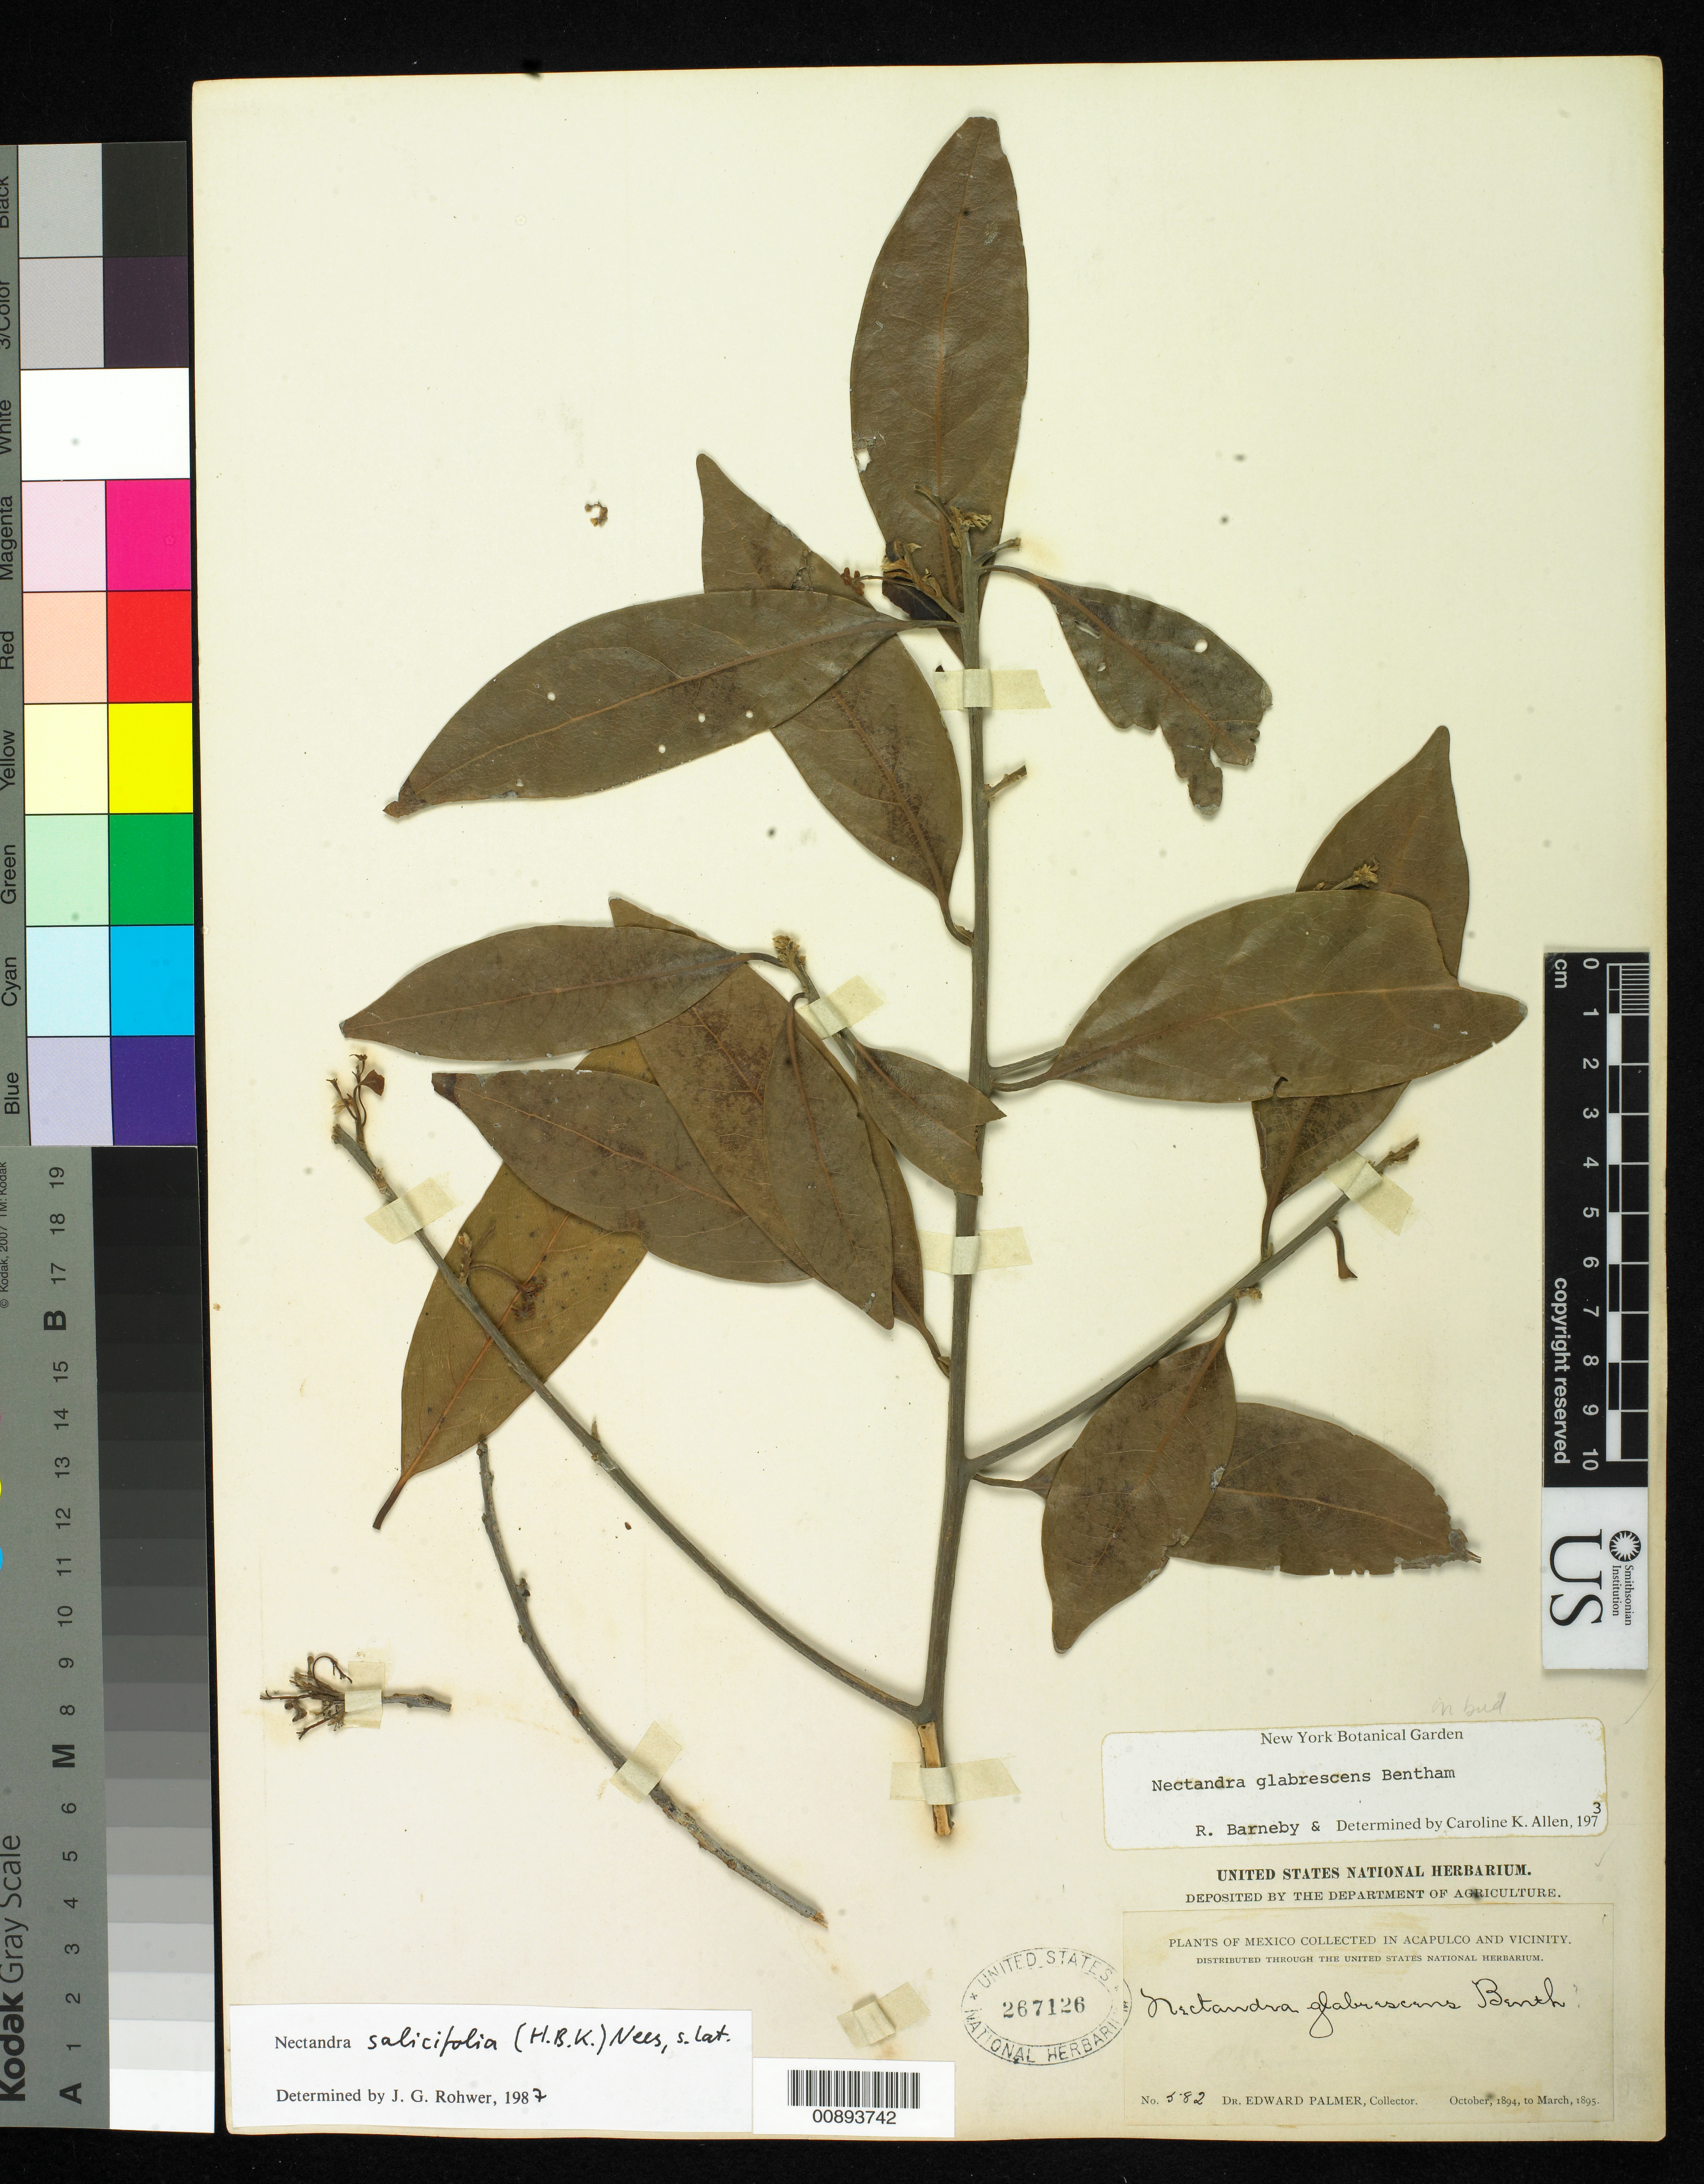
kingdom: Plantae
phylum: Tracheophyta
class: Magnoliopsida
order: Laurales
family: Lauraceae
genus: Damburneya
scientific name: Damburneya salicifolia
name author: (Kunth) Trofimov & Rohwer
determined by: Strong, Mark T., (BOT), Smithsonian Institution - National Museum of Natural History (UNITED STATES)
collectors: E. Palmer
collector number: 582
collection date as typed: Oct 1894 to -- Mar 1895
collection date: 1894-10/1895-03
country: Mexico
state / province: Guerrero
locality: Acapulco, Guerrero and vicinity.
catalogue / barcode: US 267126